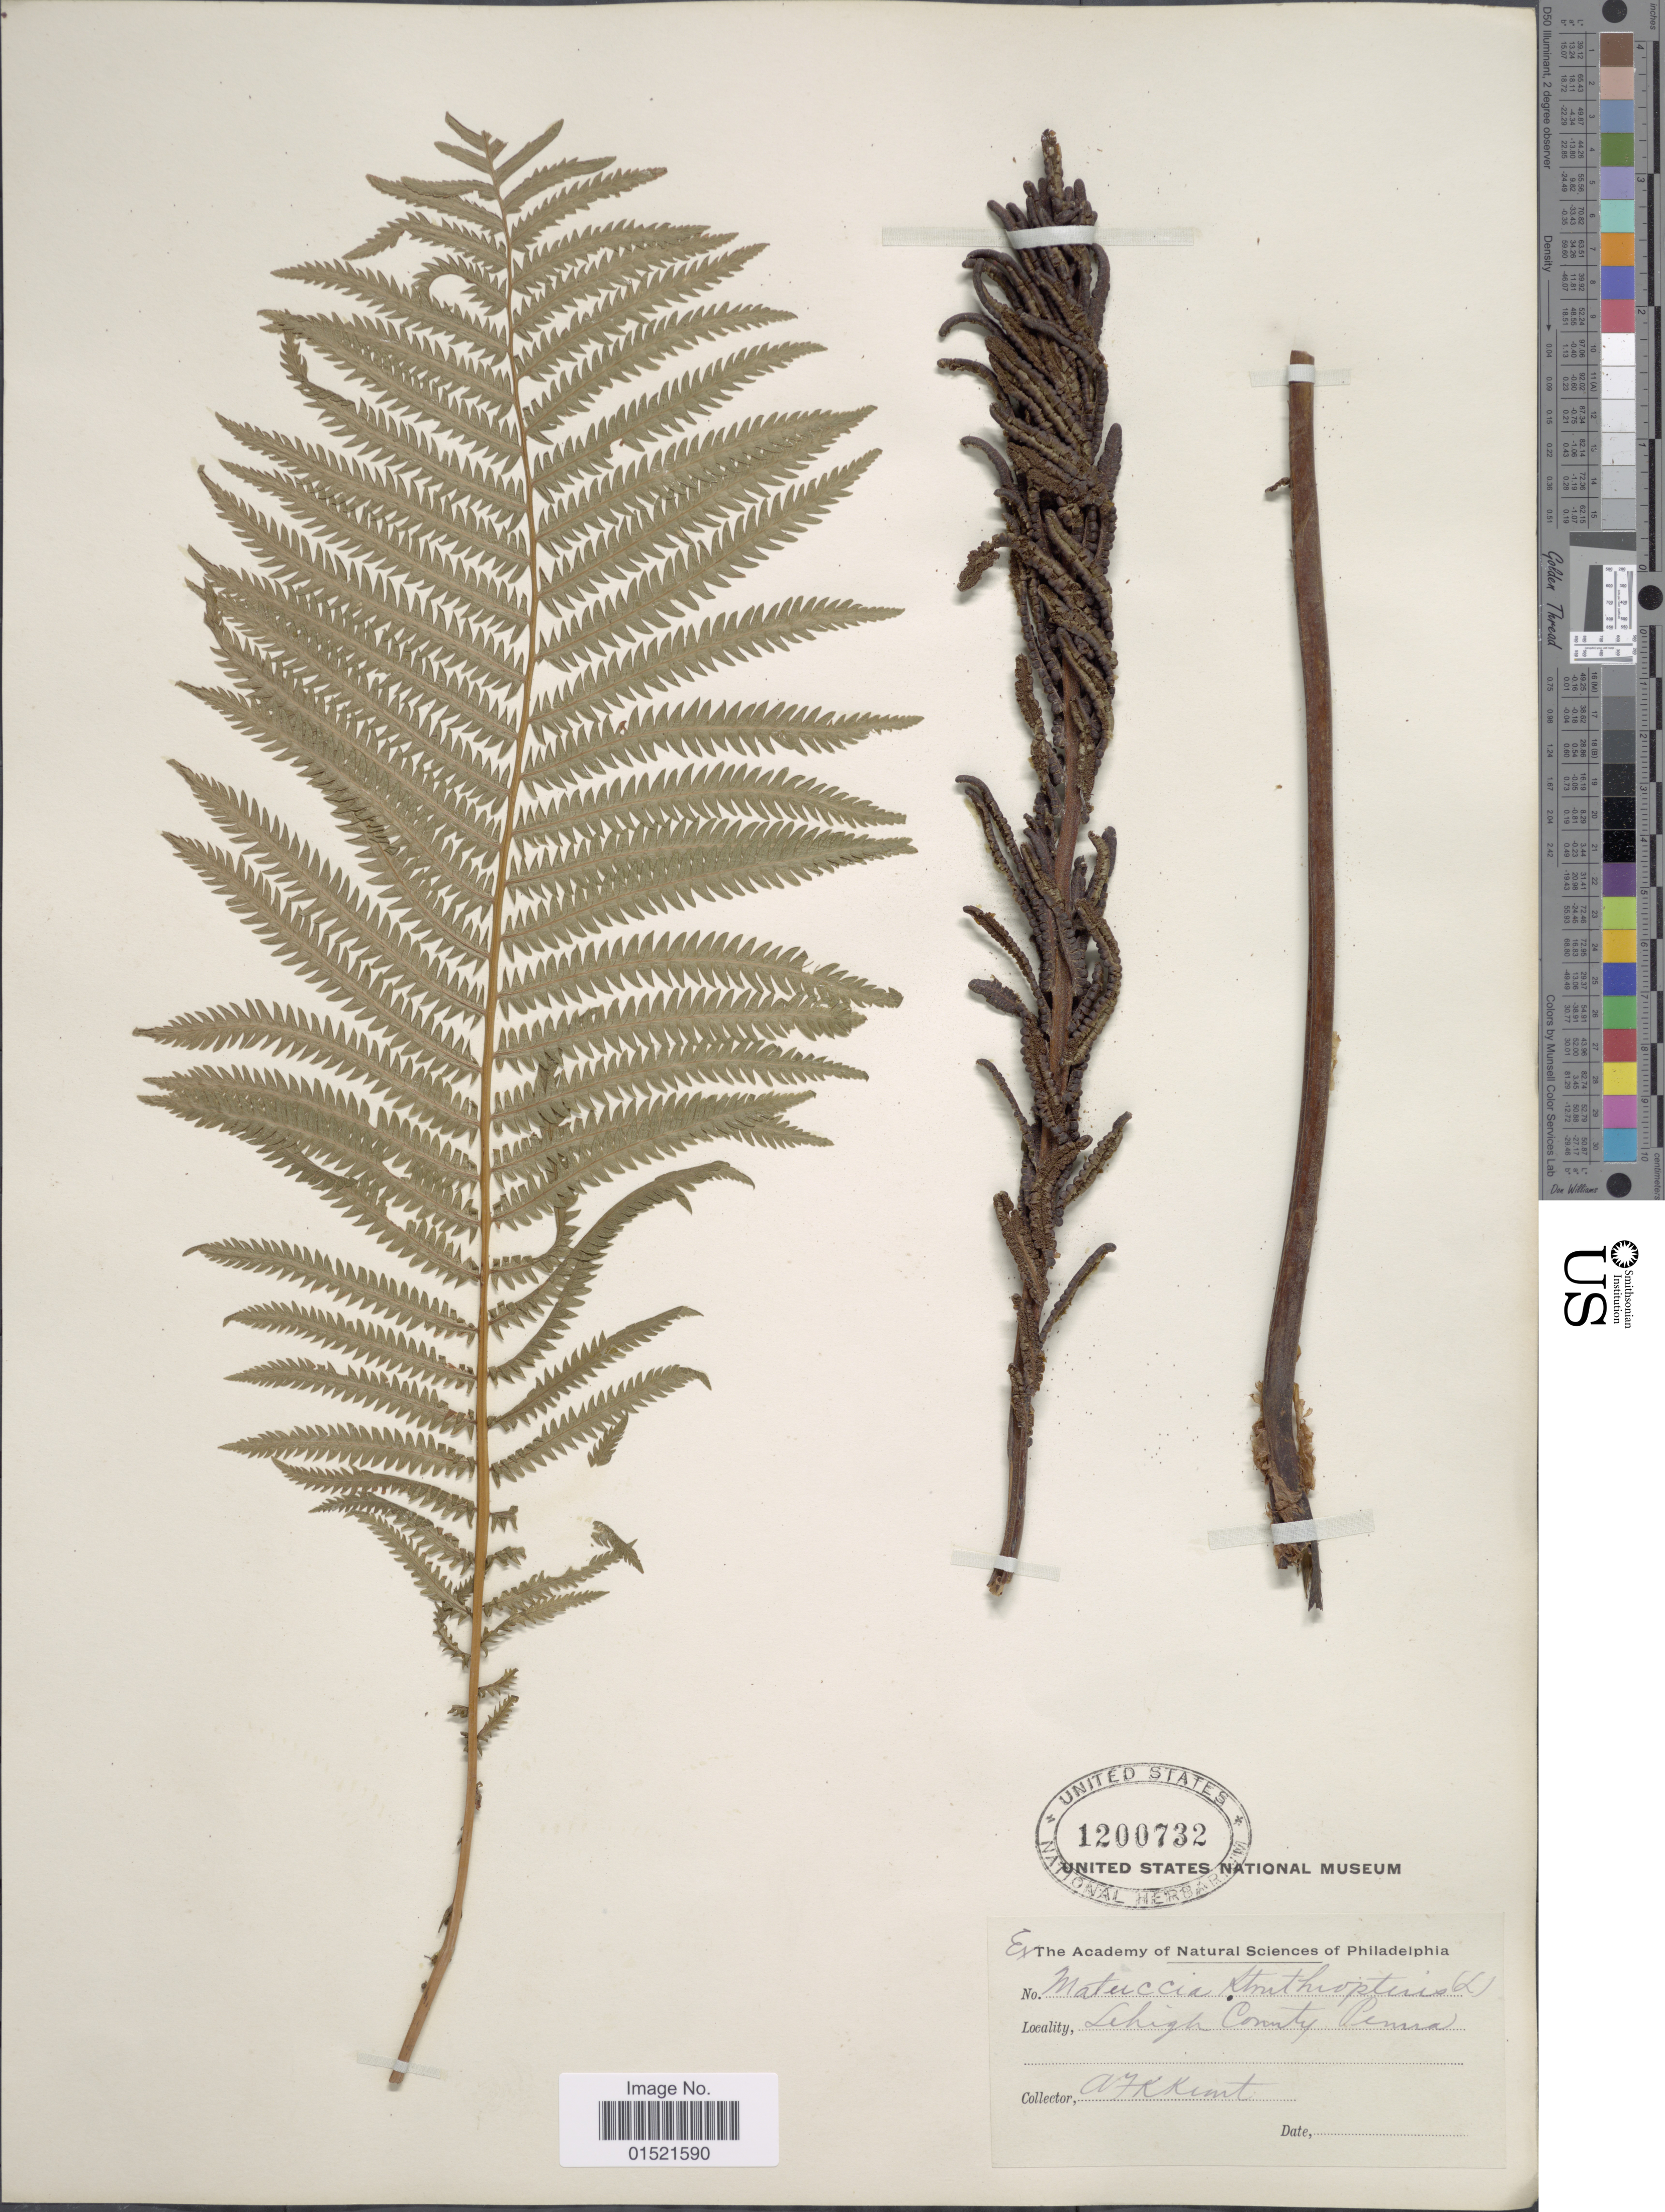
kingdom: Plantae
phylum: Tracheophyta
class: Polypodiopsida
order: Polypodiales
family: Onocleaceae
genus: Matteuccia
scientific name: Matteuccia struthiopteris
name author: (L.) Tod.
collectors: A. Kimt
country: United States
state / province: Pennsylvania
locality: Lehigh County, Penna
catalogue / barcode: US 1200732